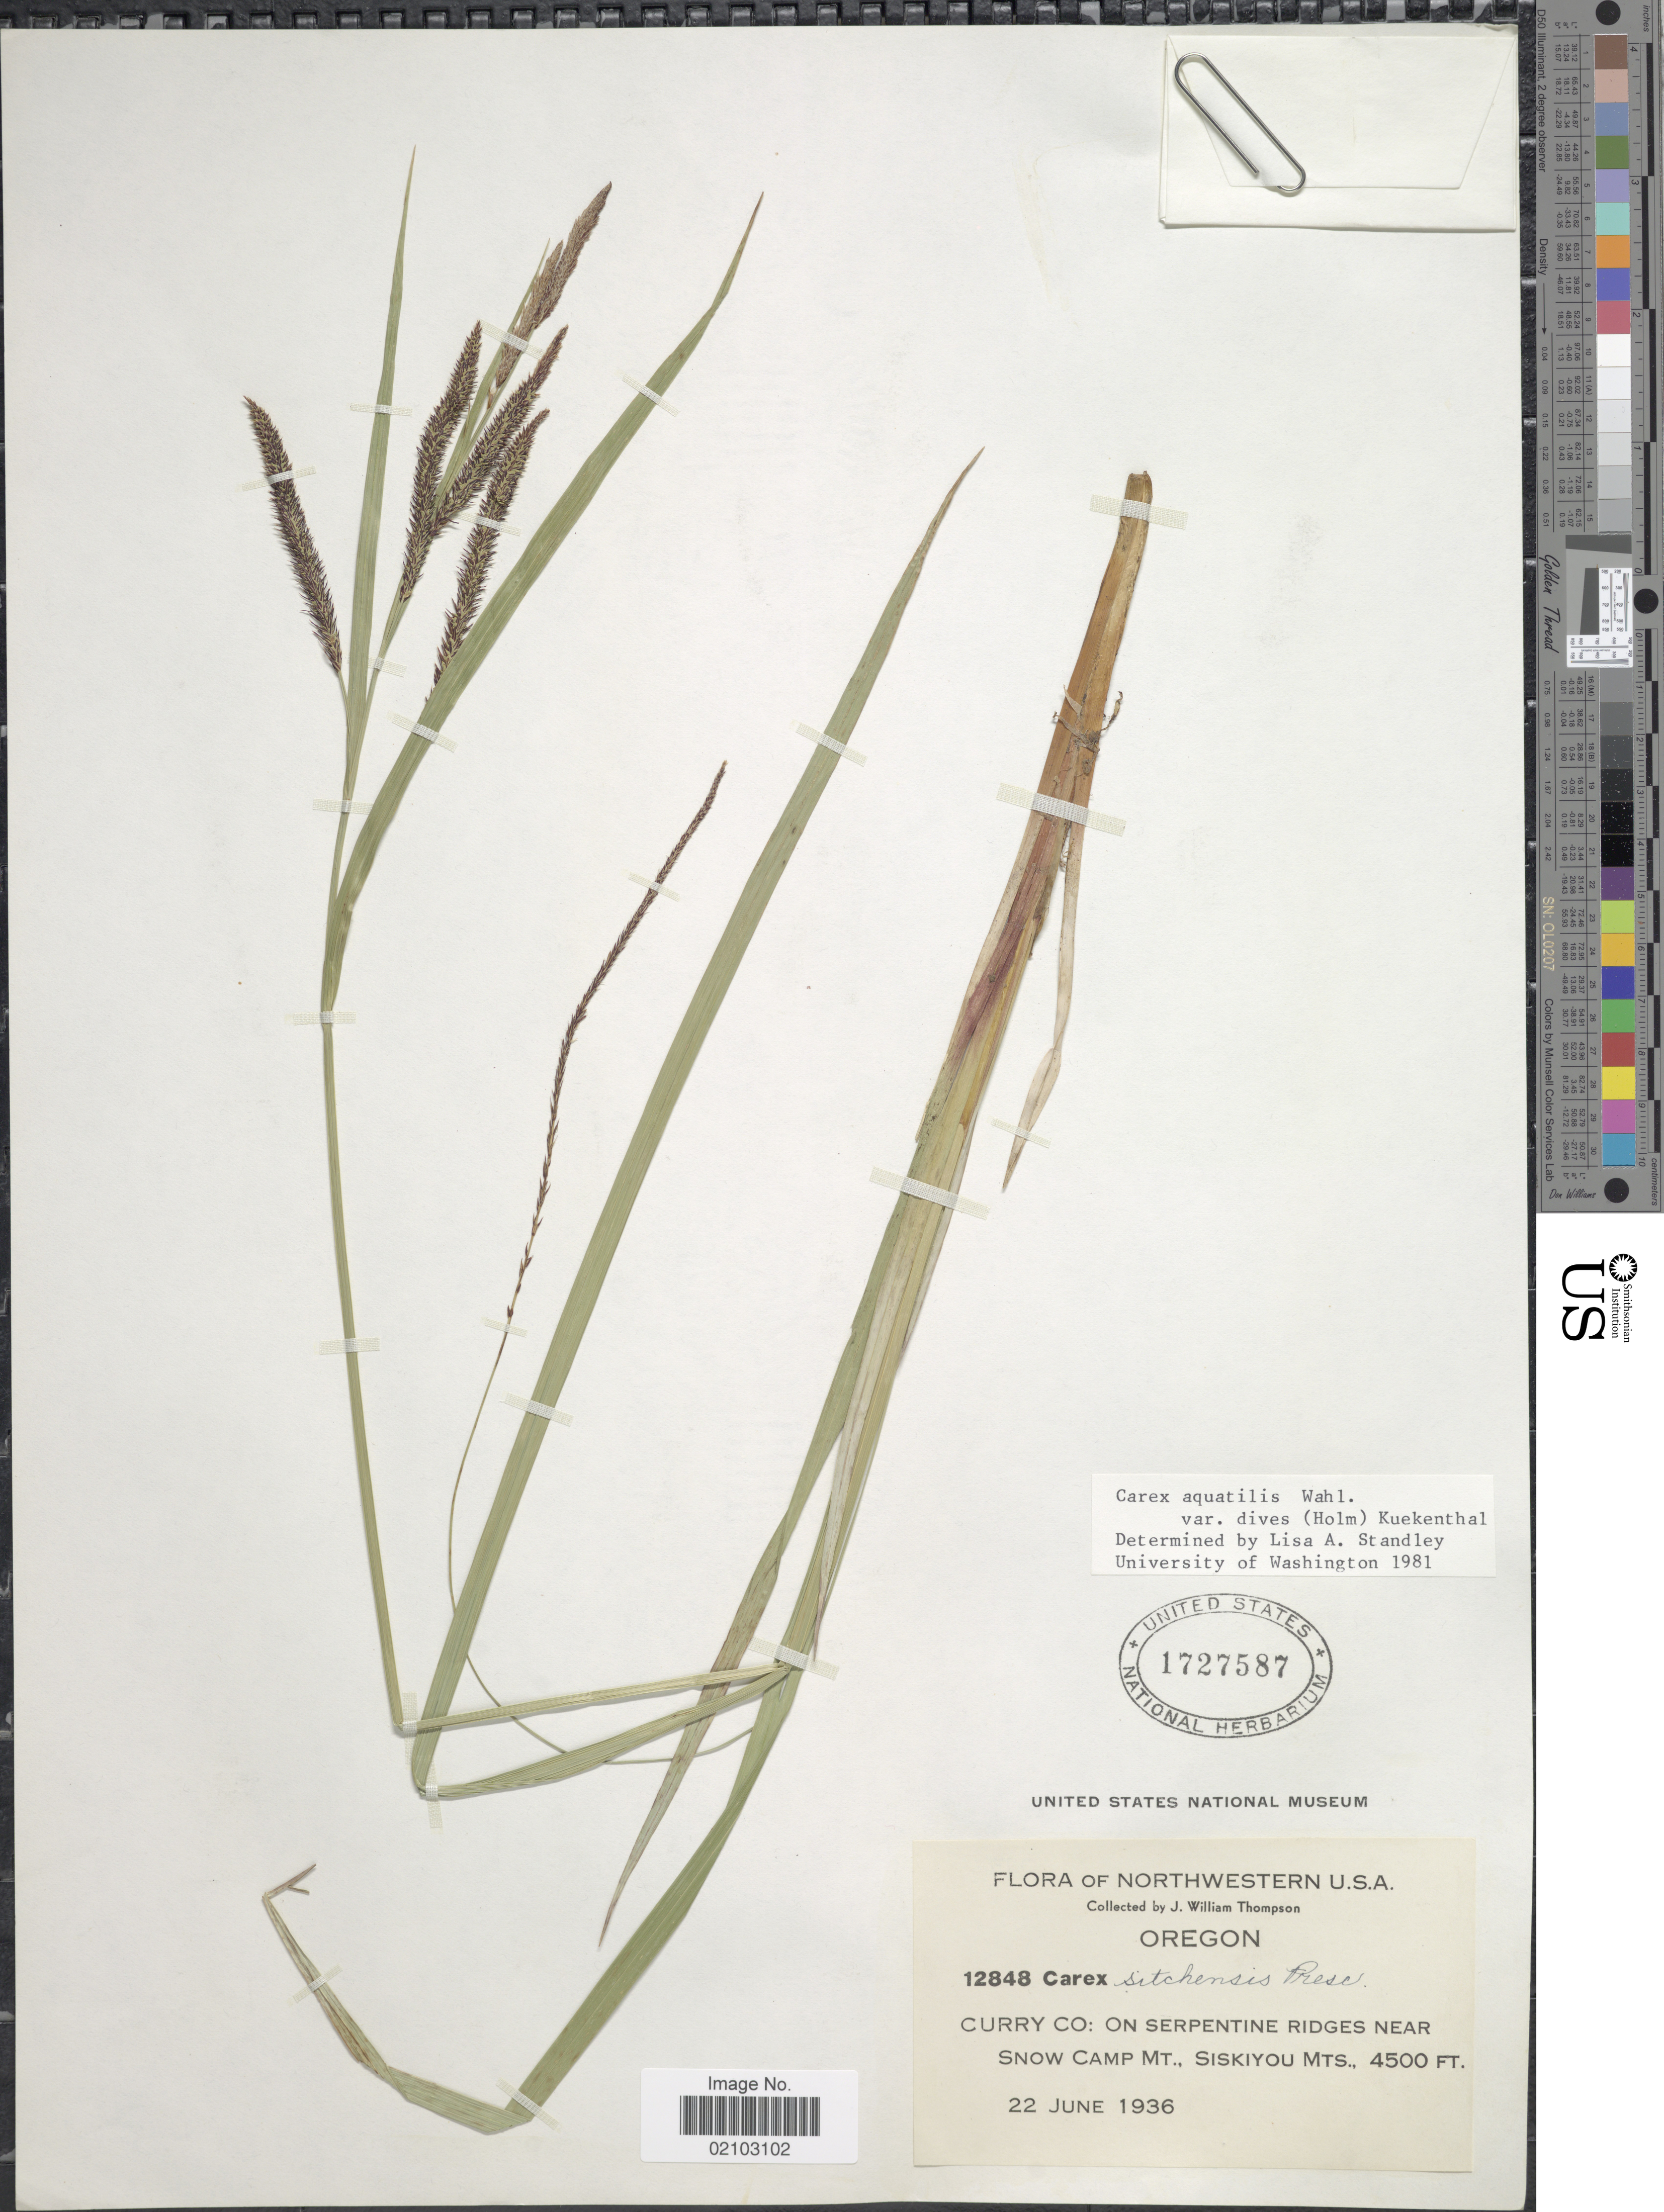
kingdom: Plantae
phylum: Tracheophyta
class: Liliopsida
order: Poales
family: Cyperaceae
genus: Carex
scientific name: Carex aquatilis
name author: Wahlenb.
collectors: J. W. Thompson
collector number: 12848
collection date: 1936-06-22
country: United States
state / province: Oregon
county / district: Curry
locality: Curry Co: On Serpentine ridges near Snow Camp Mt., Siskiyou Mts.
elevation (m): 1372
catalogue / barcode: US 1727587